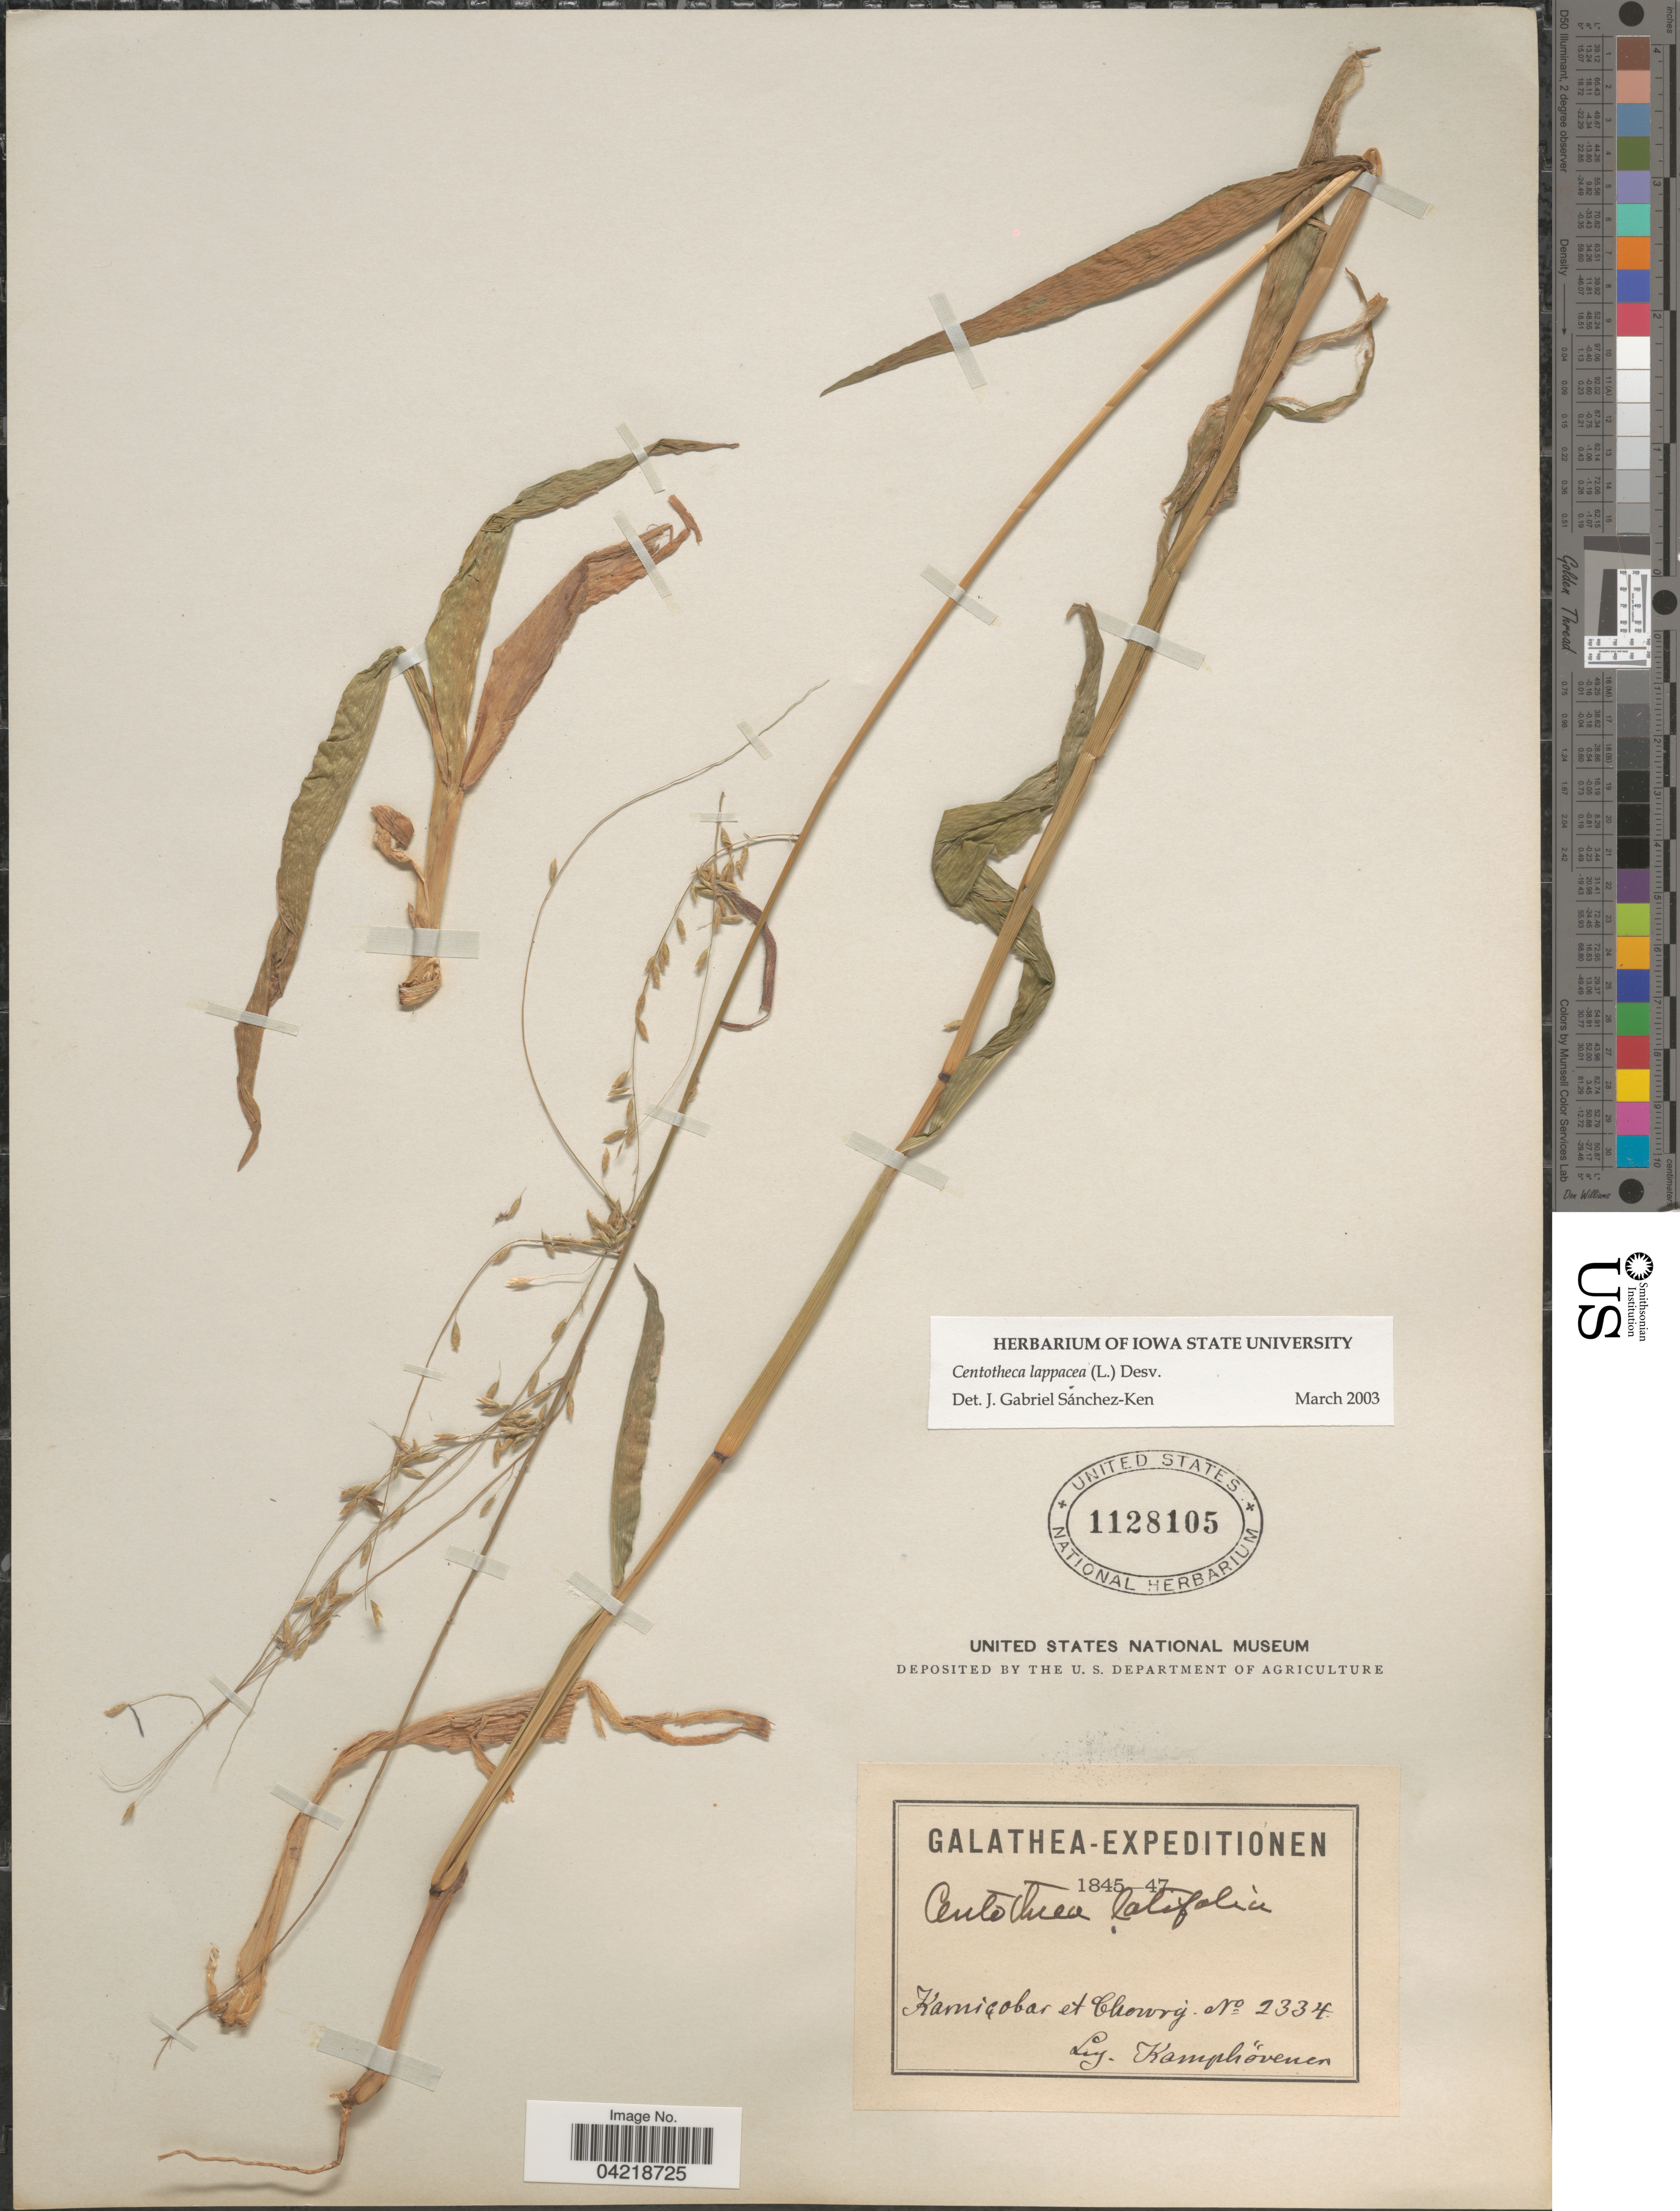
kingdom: Plantae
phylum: Tracheophyta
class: Liliopsida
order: Poales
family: Poaceae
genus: Centotheca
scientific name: Centotheca lappacea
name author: (L.) Desv.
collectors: B. Kamphövener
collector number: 2334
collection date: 1845/1847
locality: Galathea-Expeditionen. Kamicobar [interpreted] et Chowry [interpreted].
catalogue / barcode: US 1128105